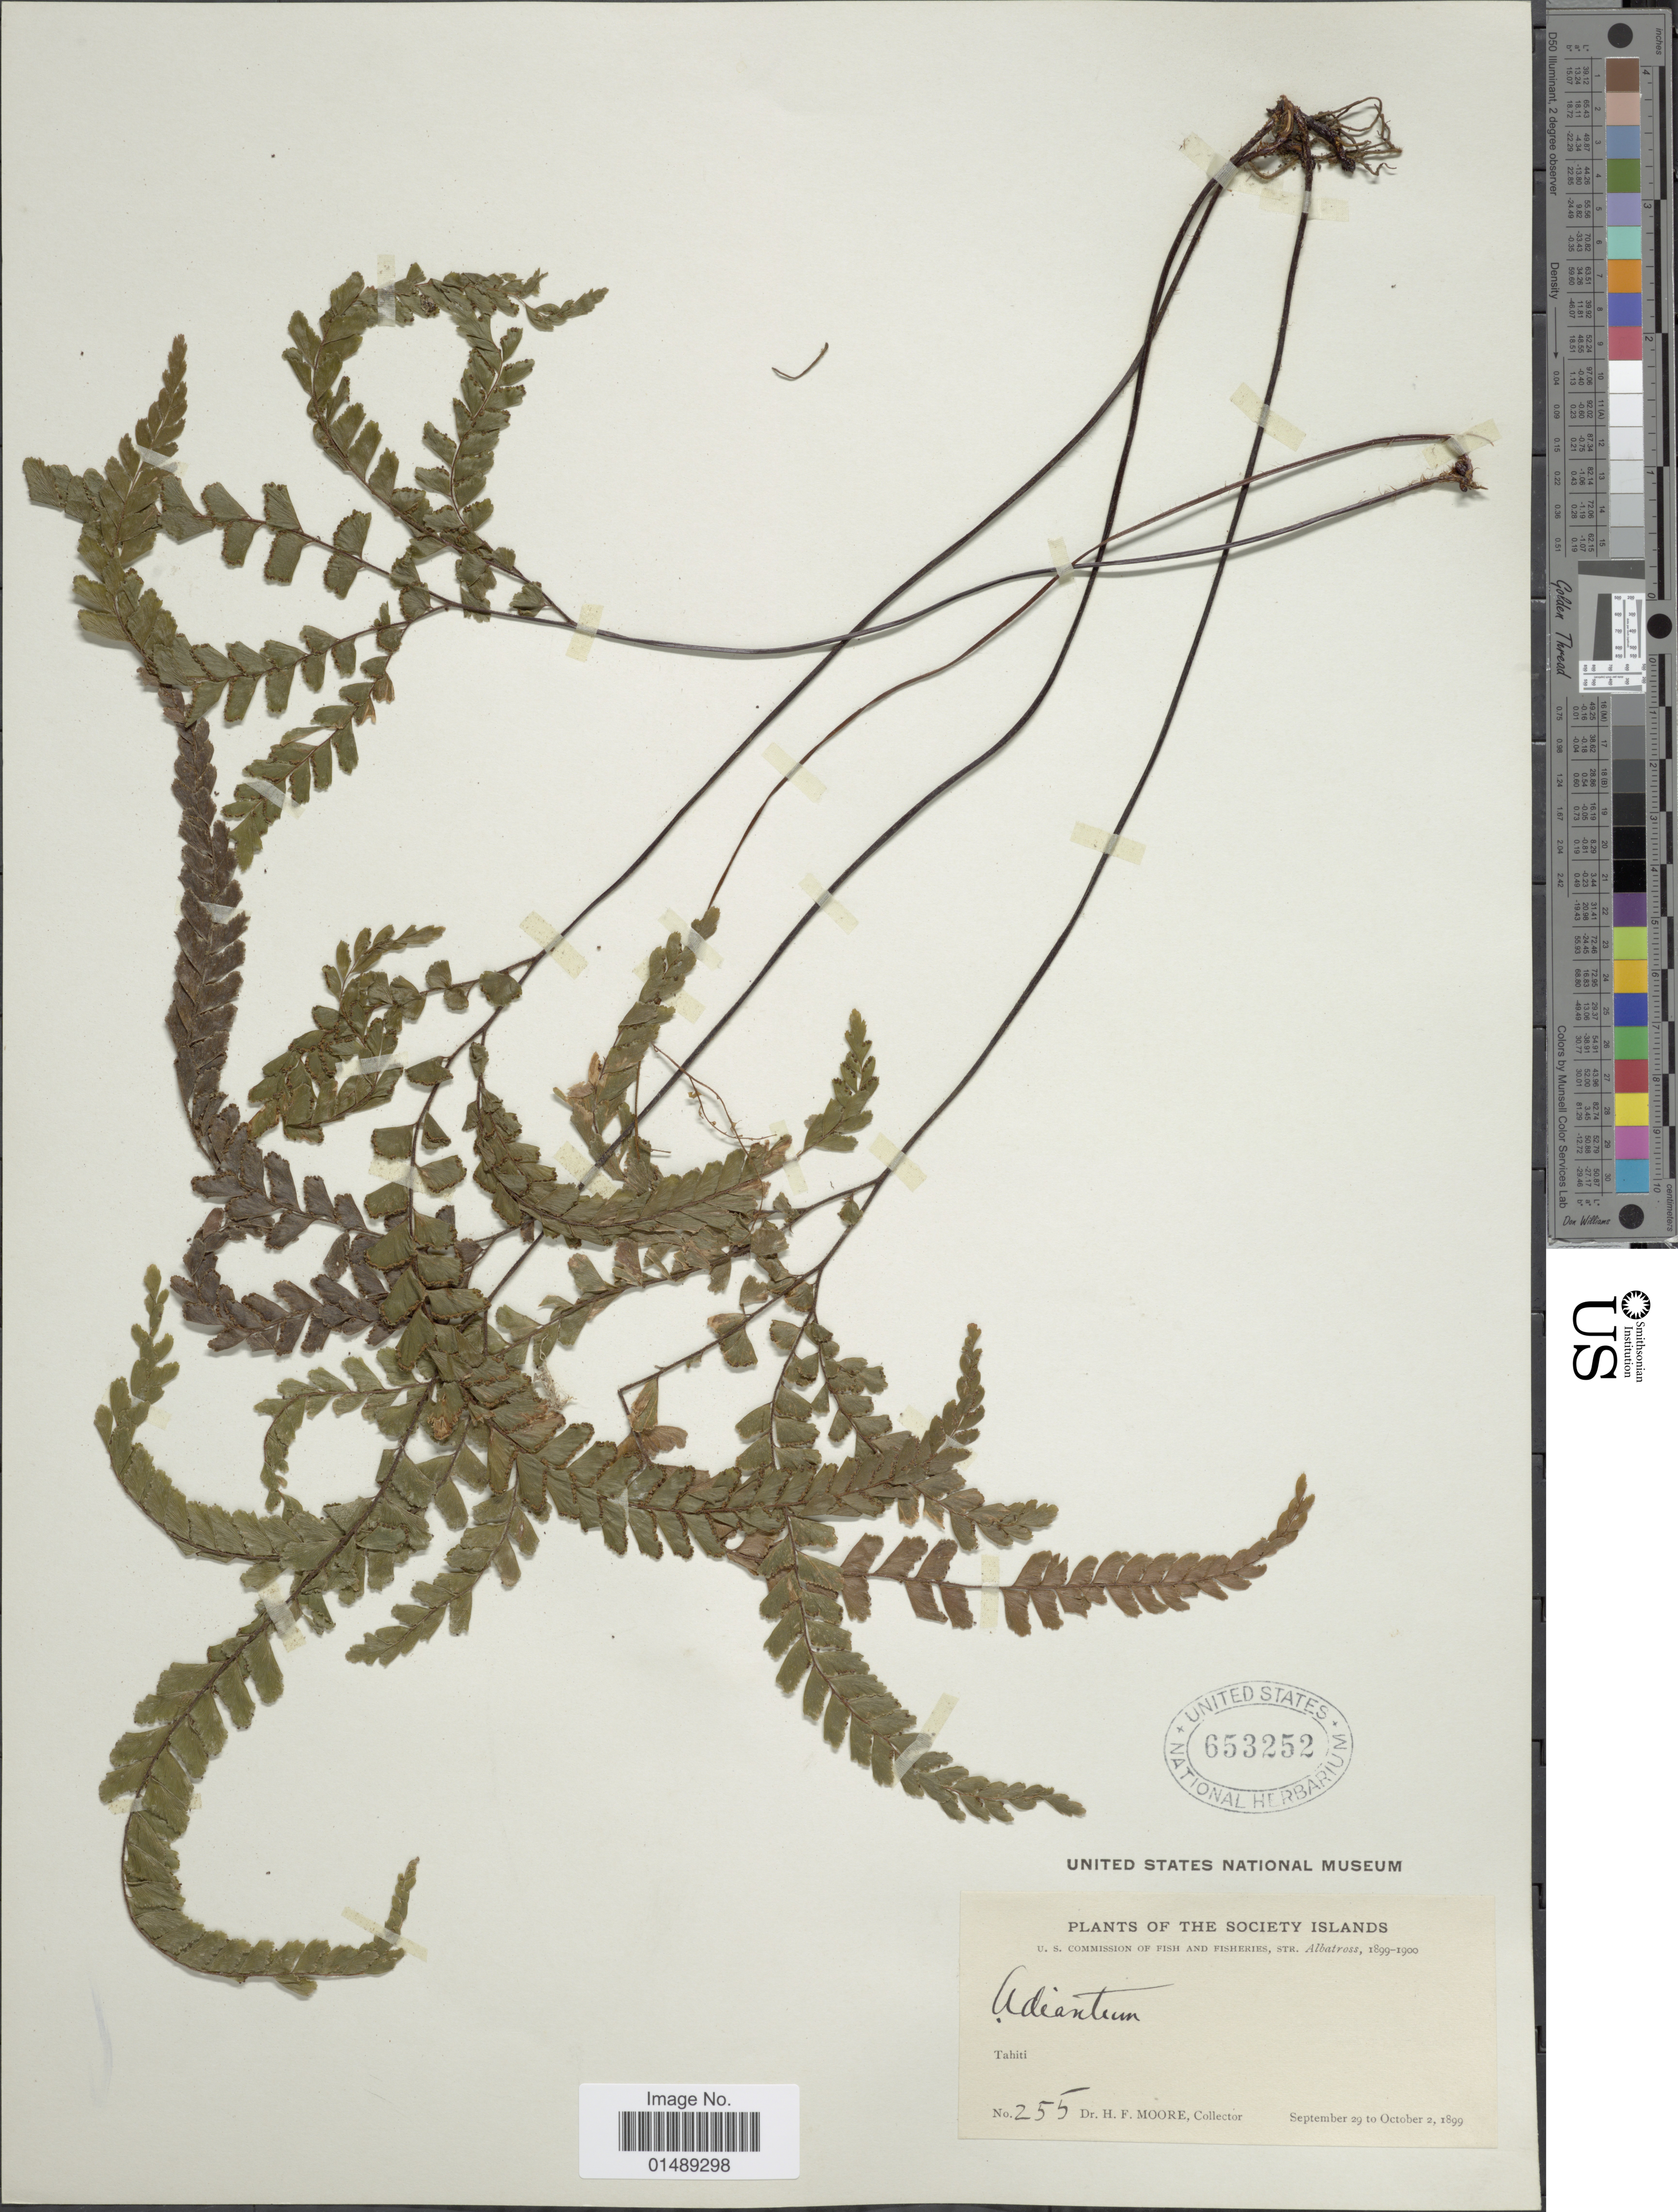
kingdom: Plantae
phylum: Tracheophyta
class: Polypodiopsida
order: Polypodiales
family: Pteridaceae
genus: Adiantum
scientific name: Adiantum hispidulum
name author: Sw.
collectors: H. F. Moore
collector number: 255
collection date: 1899-09-29/1899-10-02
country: French Polynesia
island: Tahiti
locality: The Society Islands, Tahiti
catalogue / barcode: US 653252